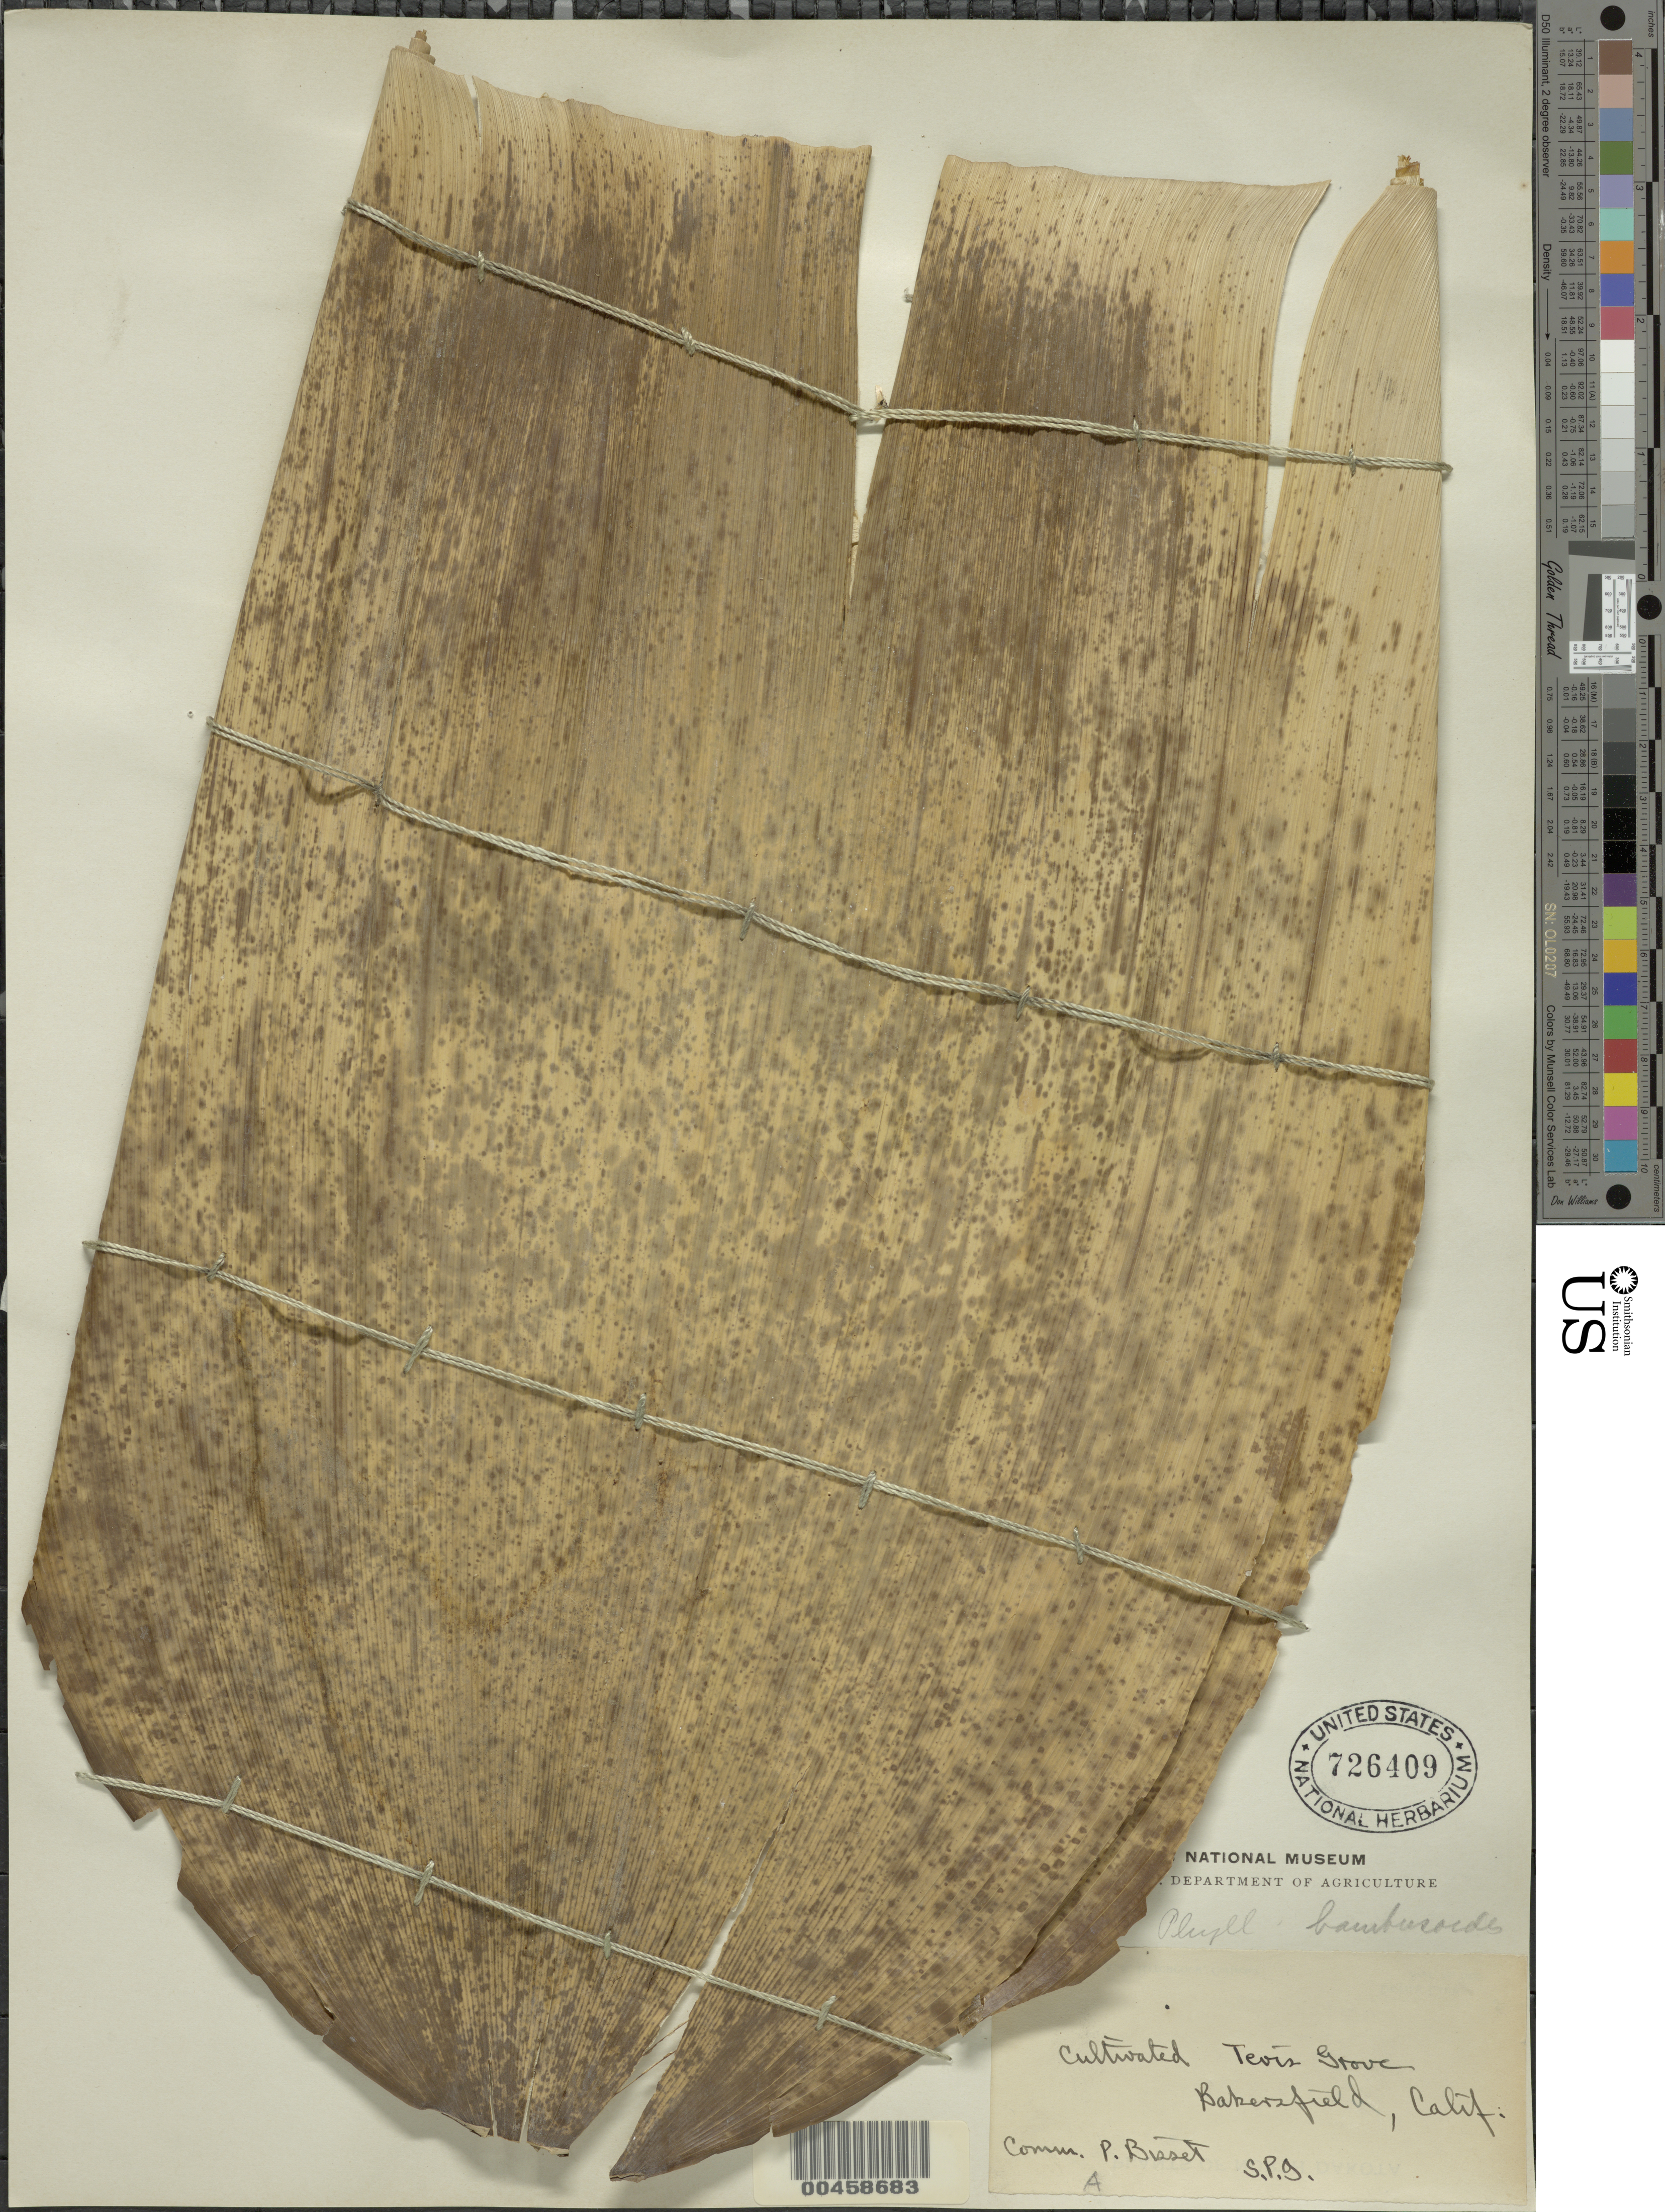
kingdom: Plantae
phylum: Tracheophyta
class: Liliopsida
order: Poales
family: Poaceae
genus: Phyllostachys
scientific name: Phyllostachys bambusoides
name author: Siebold & Zucc.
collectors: J. N. Rose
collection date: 1969-09-27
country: United States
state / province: Florida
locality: Coconut Grove, former home of David Fairchild, the Kampong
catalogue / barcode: US 726409